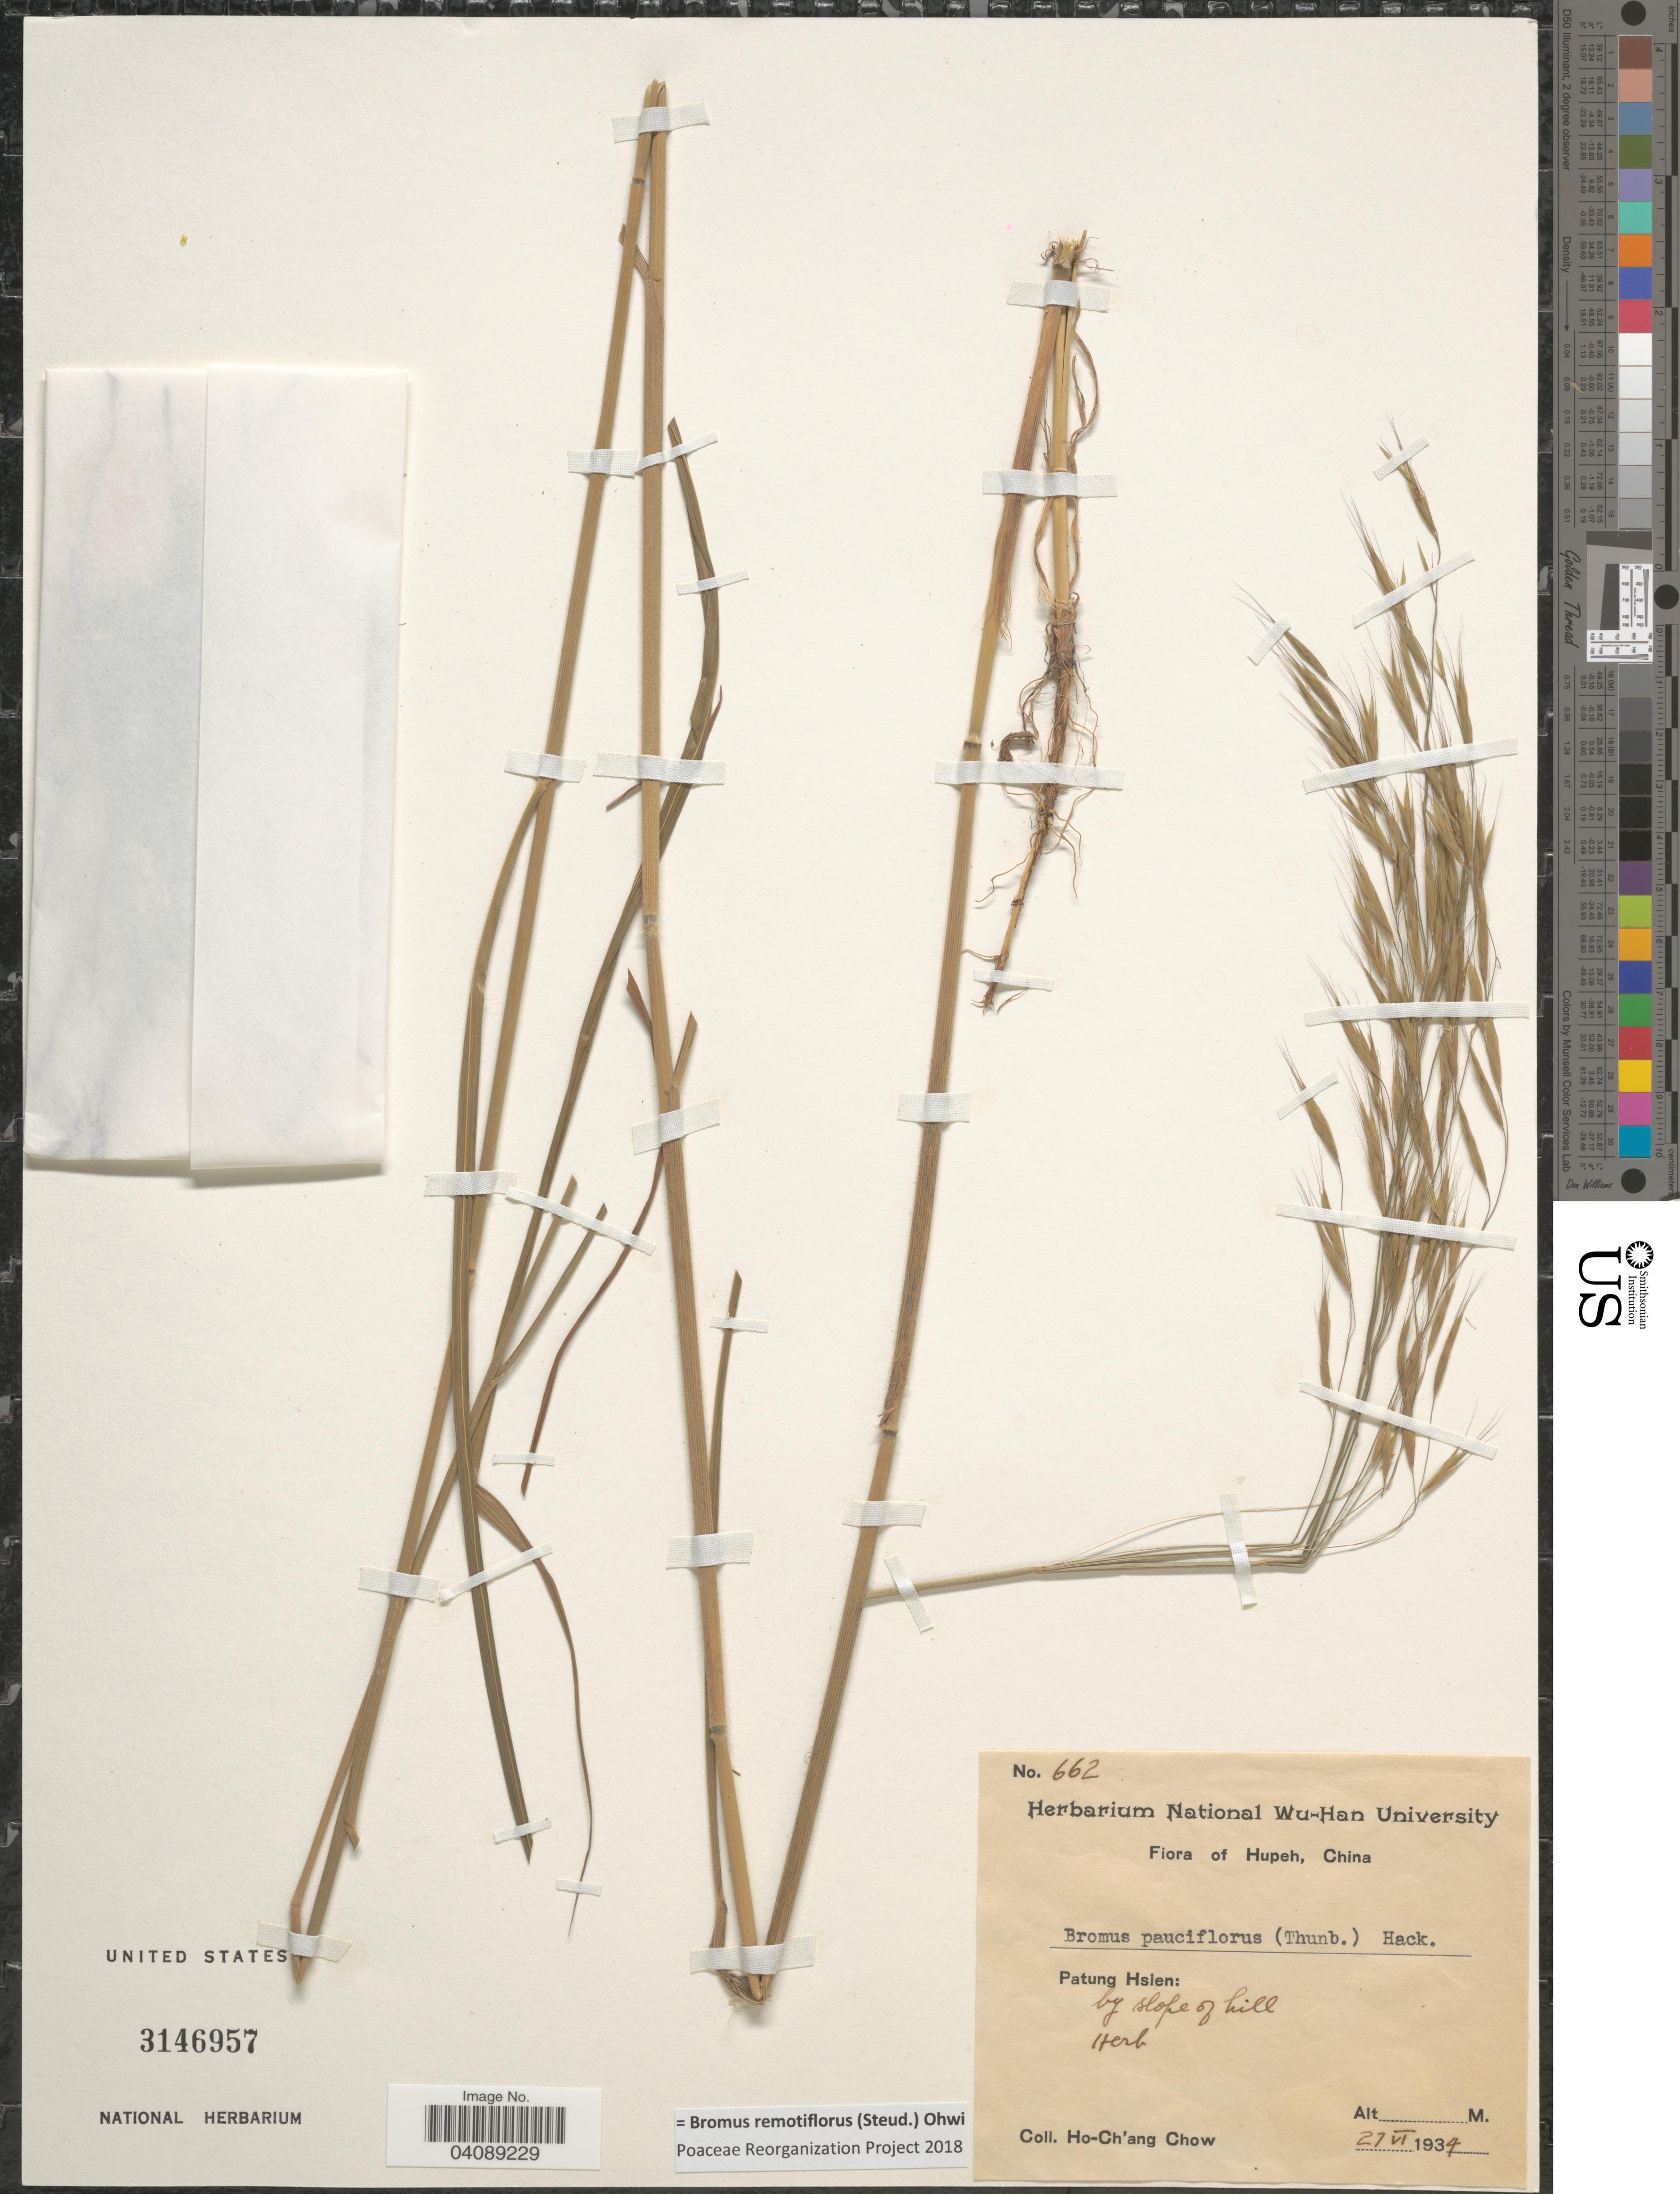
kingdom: Plantae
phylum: Tracheophyta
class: Liliopsida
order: Poales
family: Poaceae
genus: Bromus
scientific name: Bromus remotiflorus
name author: (Steud.) Ohwi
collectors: H. Chow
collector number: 662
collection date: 1934-06-21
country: China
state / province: Hubei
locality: Hupeh. Patung Hsien: by slope of hill.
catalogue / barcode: US 3146957